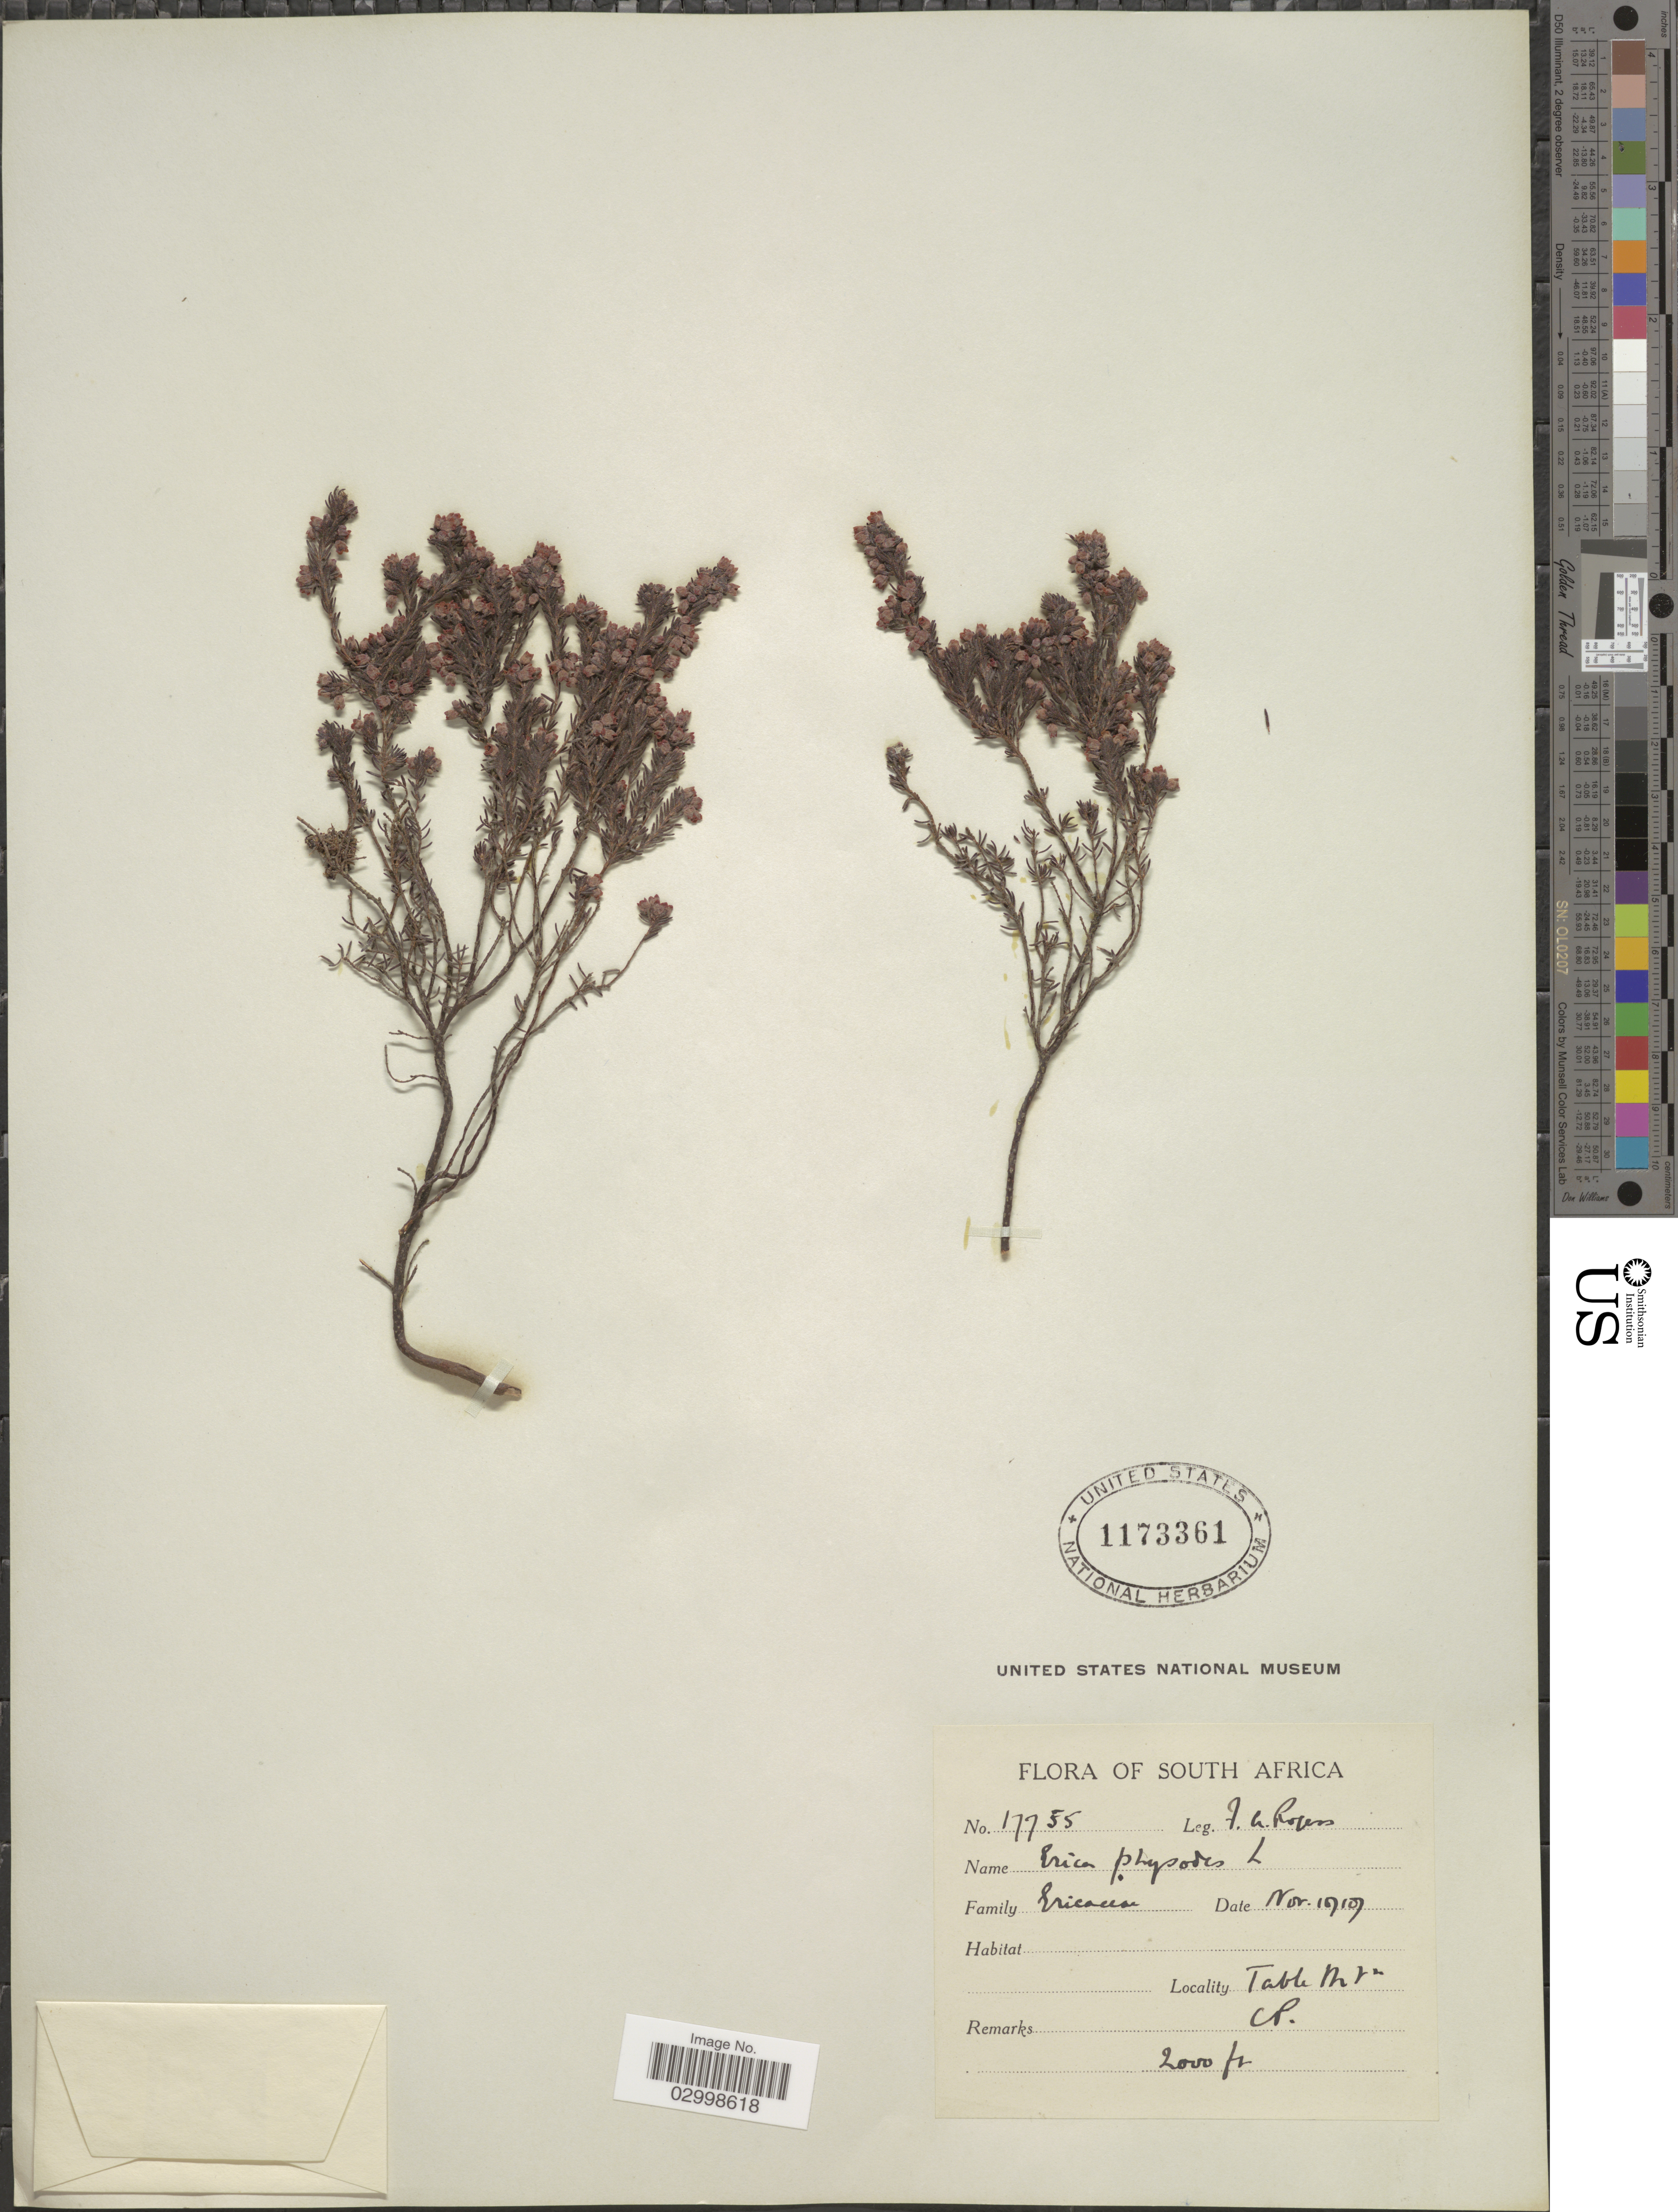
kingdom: Plantae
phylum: Tracheophyta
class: Magnoliopsida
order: Ericales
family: Ericaceae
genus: Erica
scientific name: Erica physodes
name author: L.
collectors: F. A. Rogers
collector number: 17755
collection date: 1919-11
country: South Africa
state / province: Western Cape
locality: Table Mtn, CP.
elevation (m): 610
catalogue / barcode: US 1173361